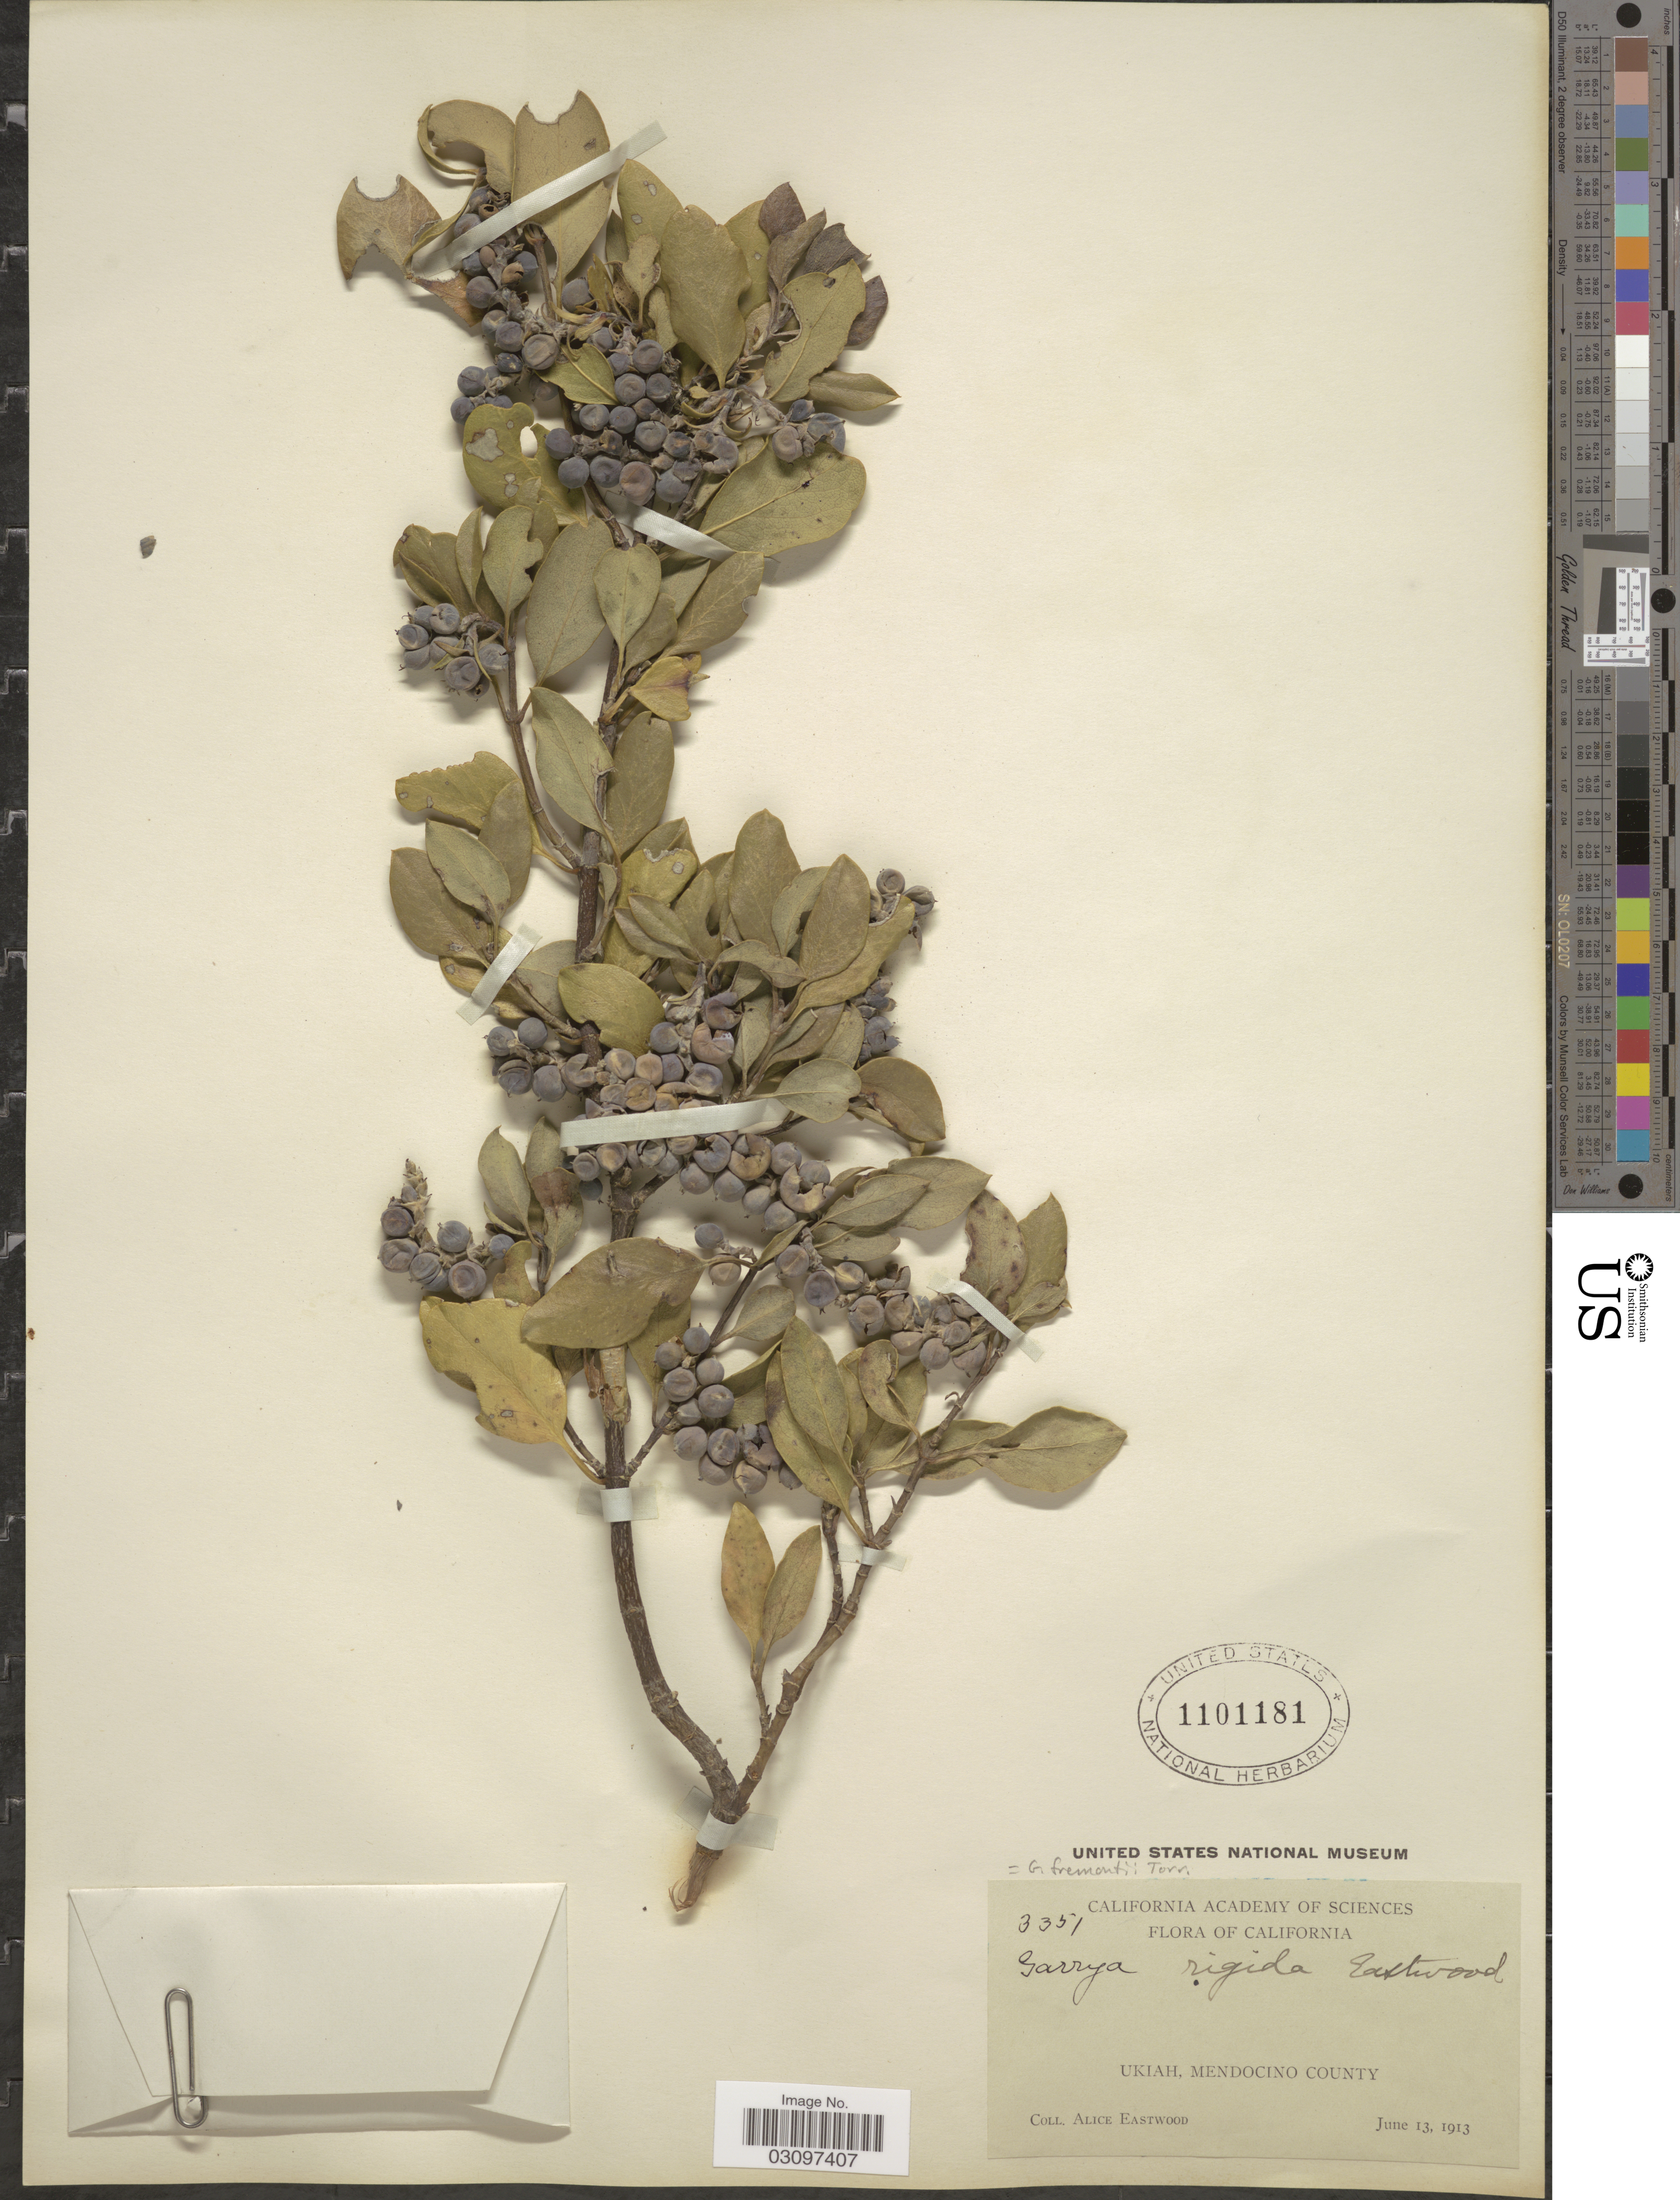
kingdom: Plantae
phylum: Tracheophyta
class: Magnoliopsida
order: Garryales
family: Garryaceae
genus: Garrya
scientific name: Garrya fremontii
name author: Torr.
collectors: A. Eastwood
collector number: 3351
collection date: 1913-06-13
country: United States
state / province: California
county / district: Mendocino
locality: Ukiah, Mendocino County.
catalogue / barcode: US 1101181